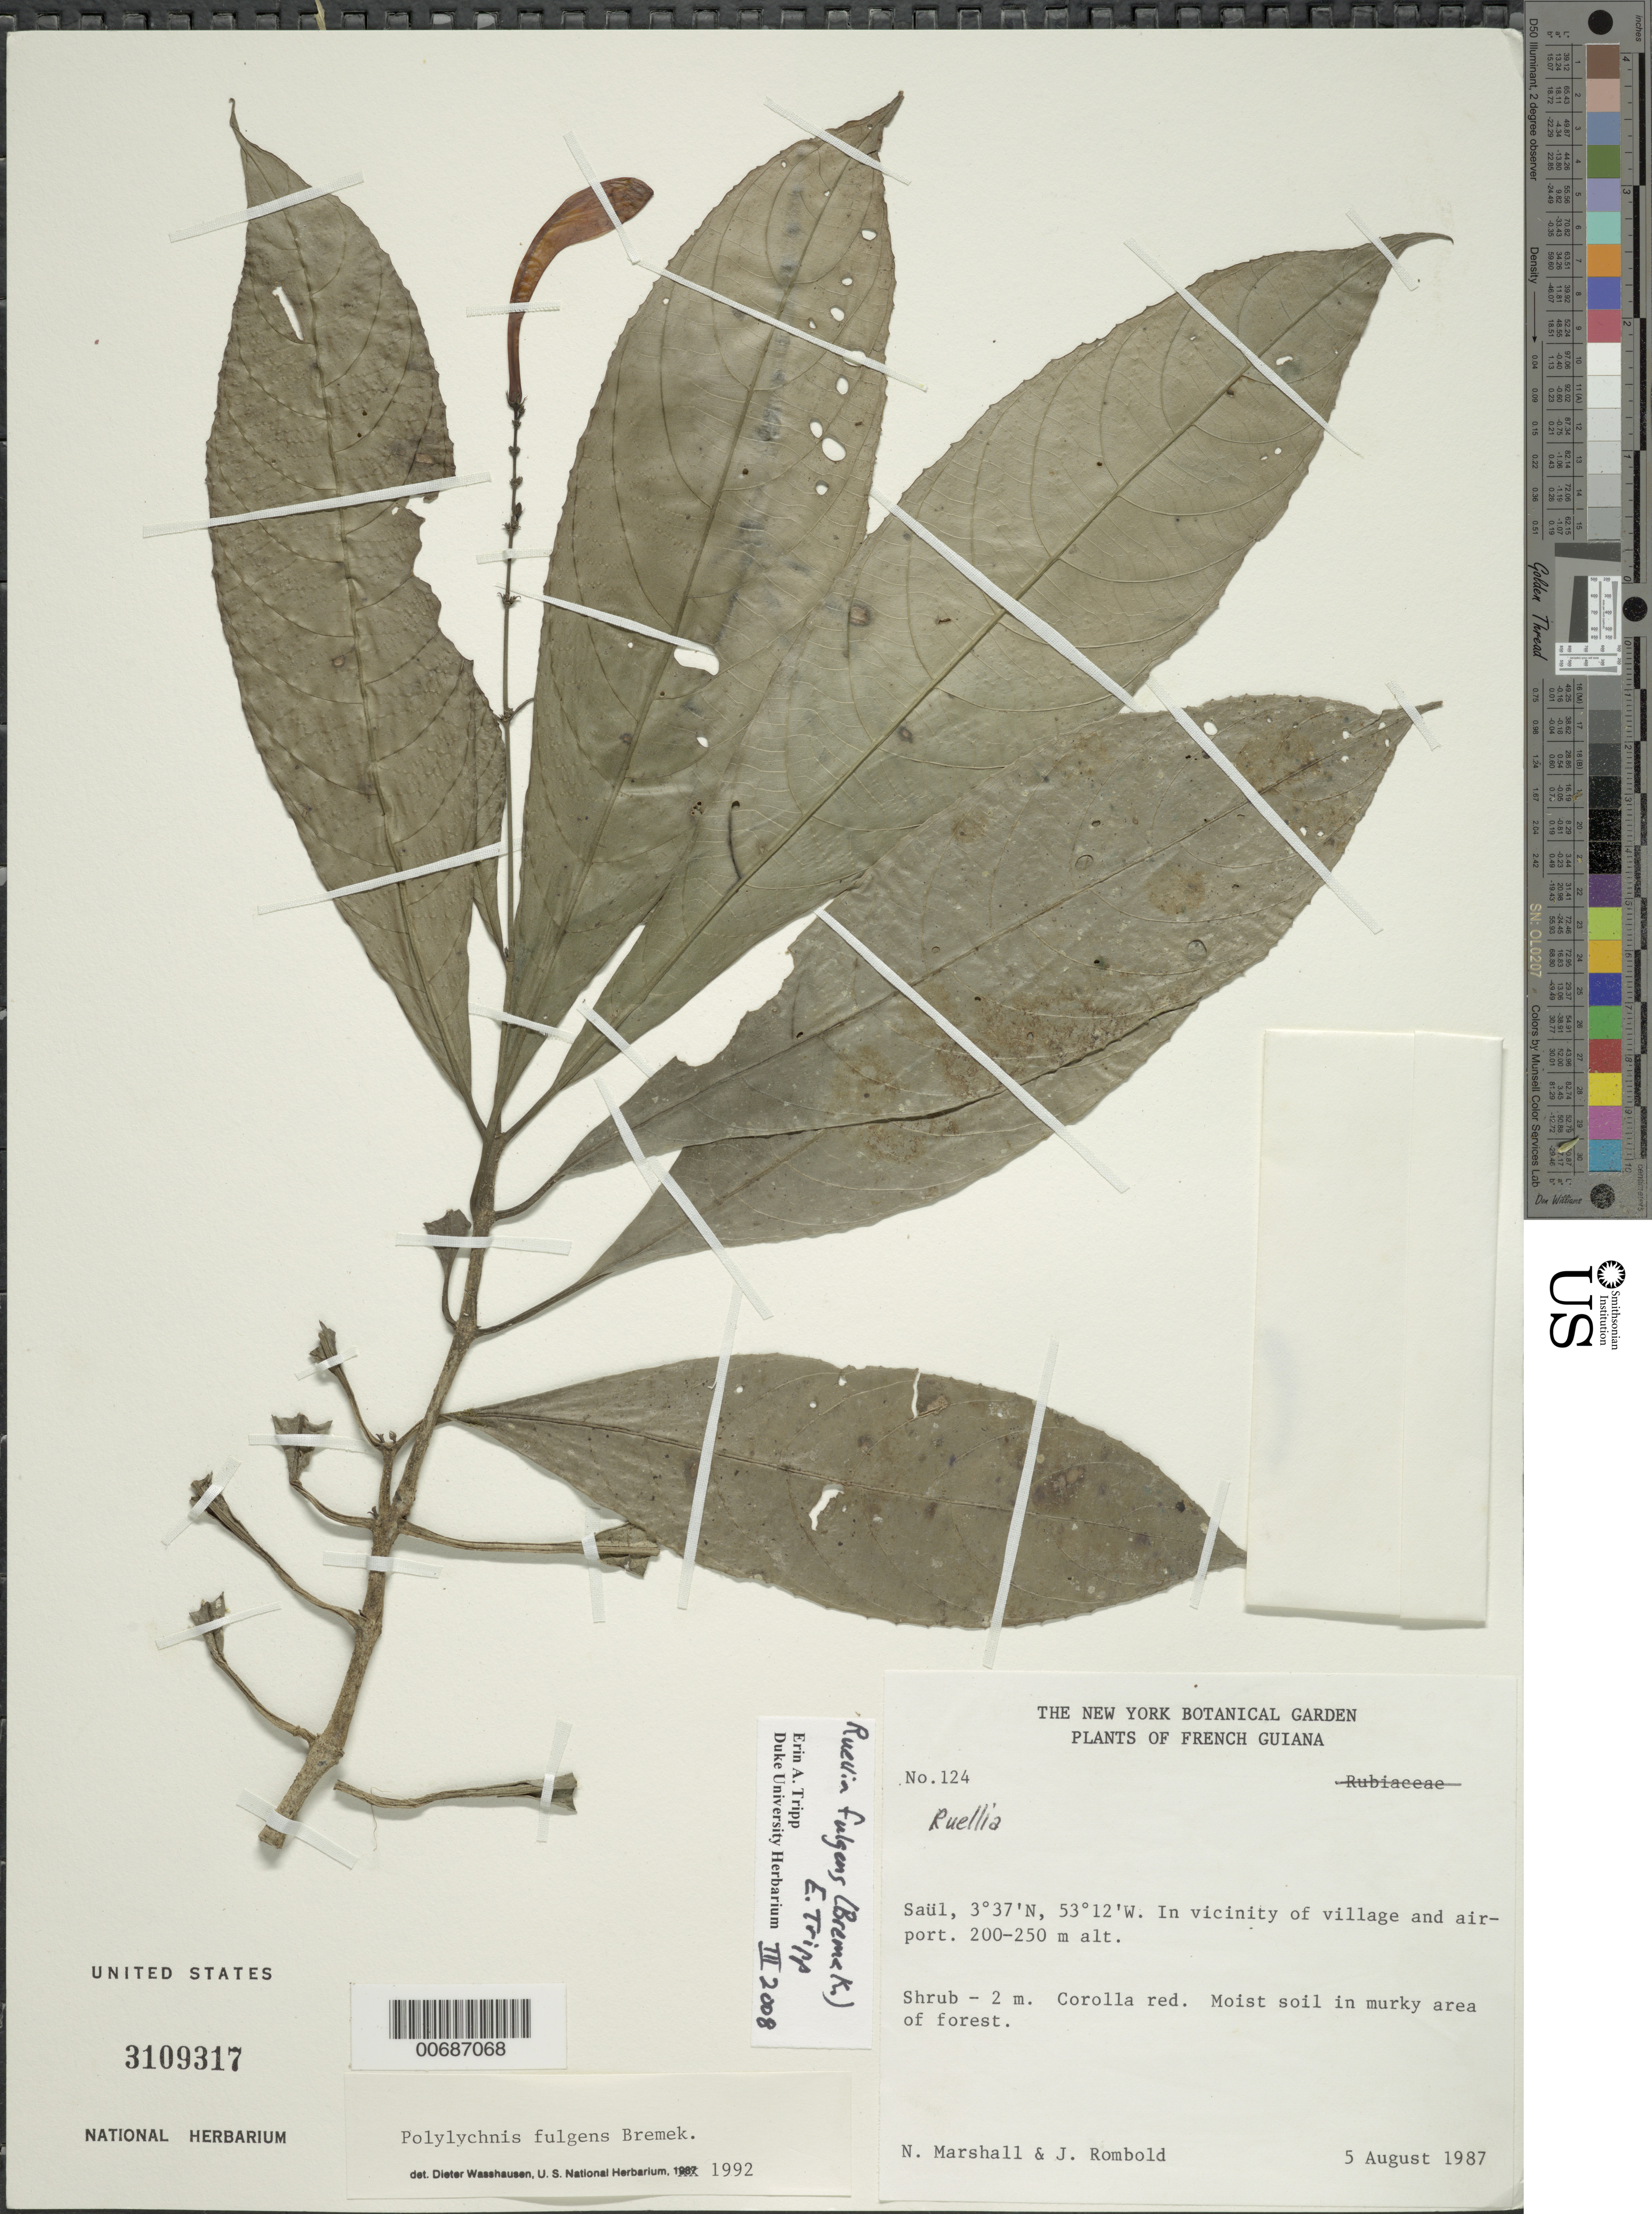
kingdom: Plantae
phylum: Tracheophyta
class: Magnoliopsida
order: Lamiales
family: Acanthaceae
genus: Ruellia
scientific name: Ruellia sp.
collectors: N. Marshall & J. Rombold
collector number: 124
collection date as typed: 5-Aug-87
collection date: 1987-08-05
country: French Guiana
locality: Saül, vic. of village and airport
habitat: Moist soil in murky area of forest.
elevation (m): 200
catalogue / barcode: US 3109317